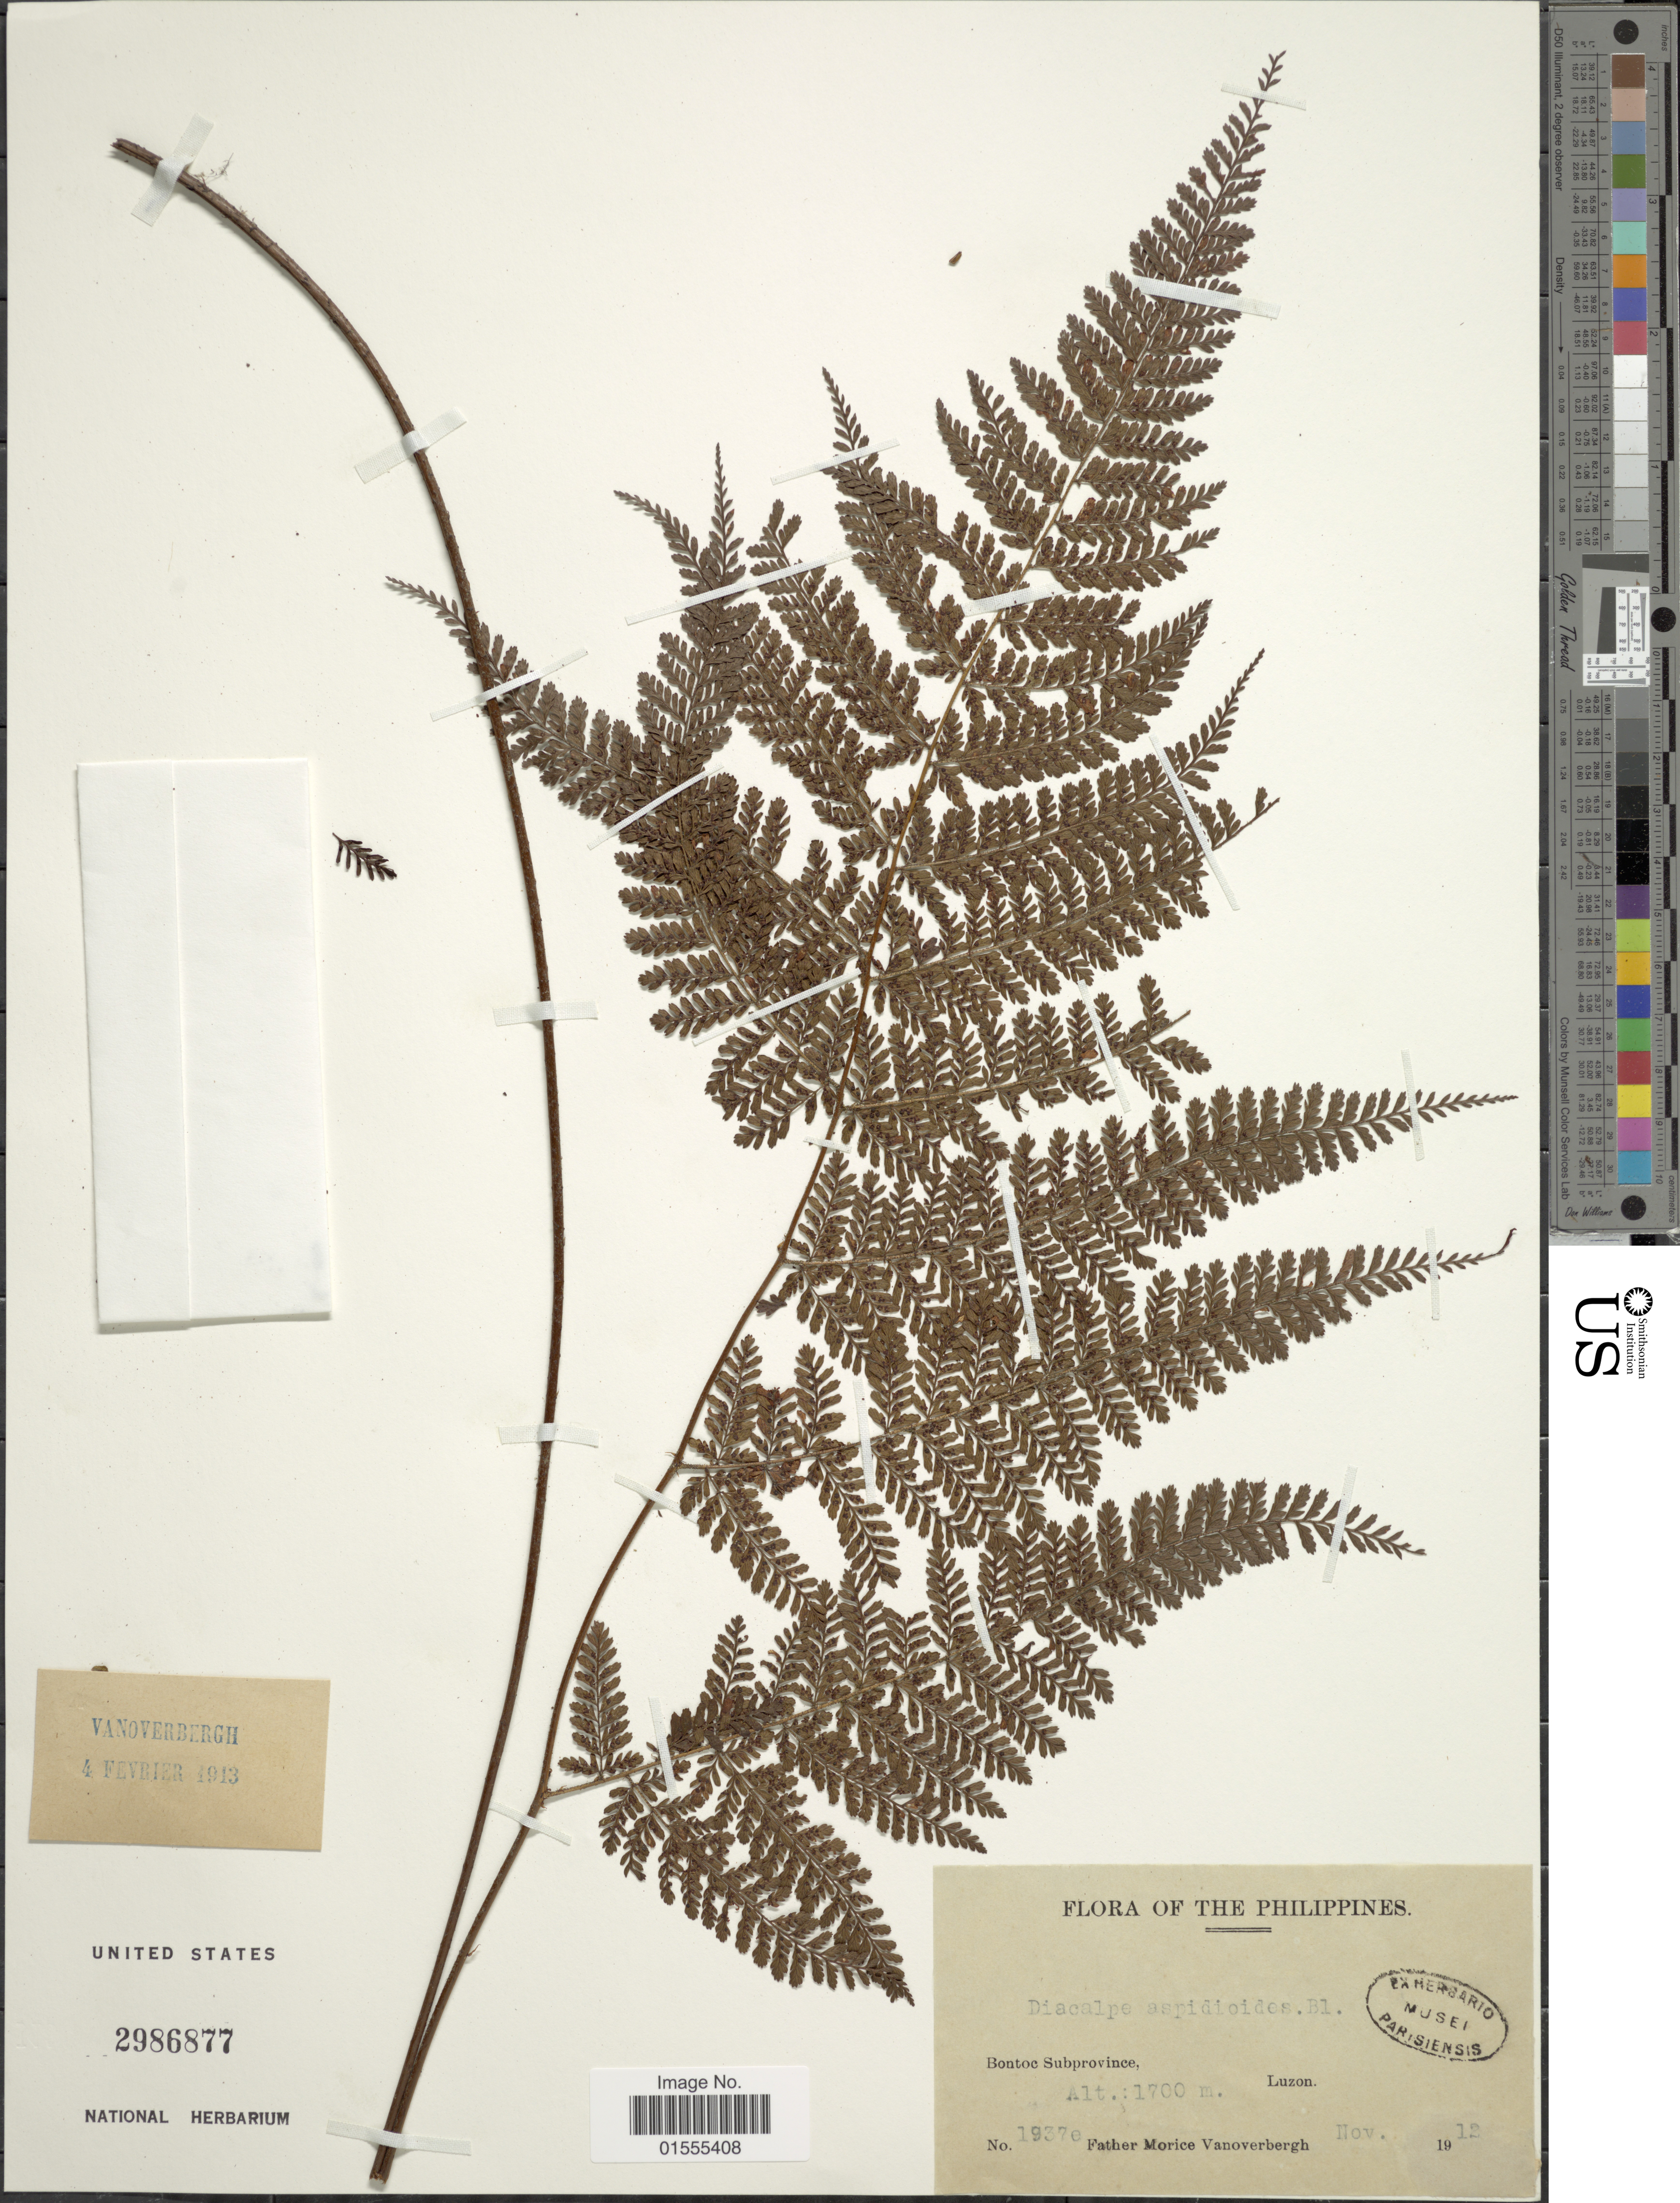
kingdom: Plantae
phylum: Tracheophyta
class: Polypodiopsida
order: Polypodiales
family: Dryopteridaceae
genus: Dryopteris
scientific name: Dryopteris pseudocaenopteris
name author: (Kunze) Li Bing Zhang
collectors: M. Vanoverbergh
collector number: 1937e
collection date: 1912-11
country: Philippines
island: Luzon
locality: Bontoc Subprovince, Luzon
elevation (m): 1700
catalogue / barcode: US 2986877